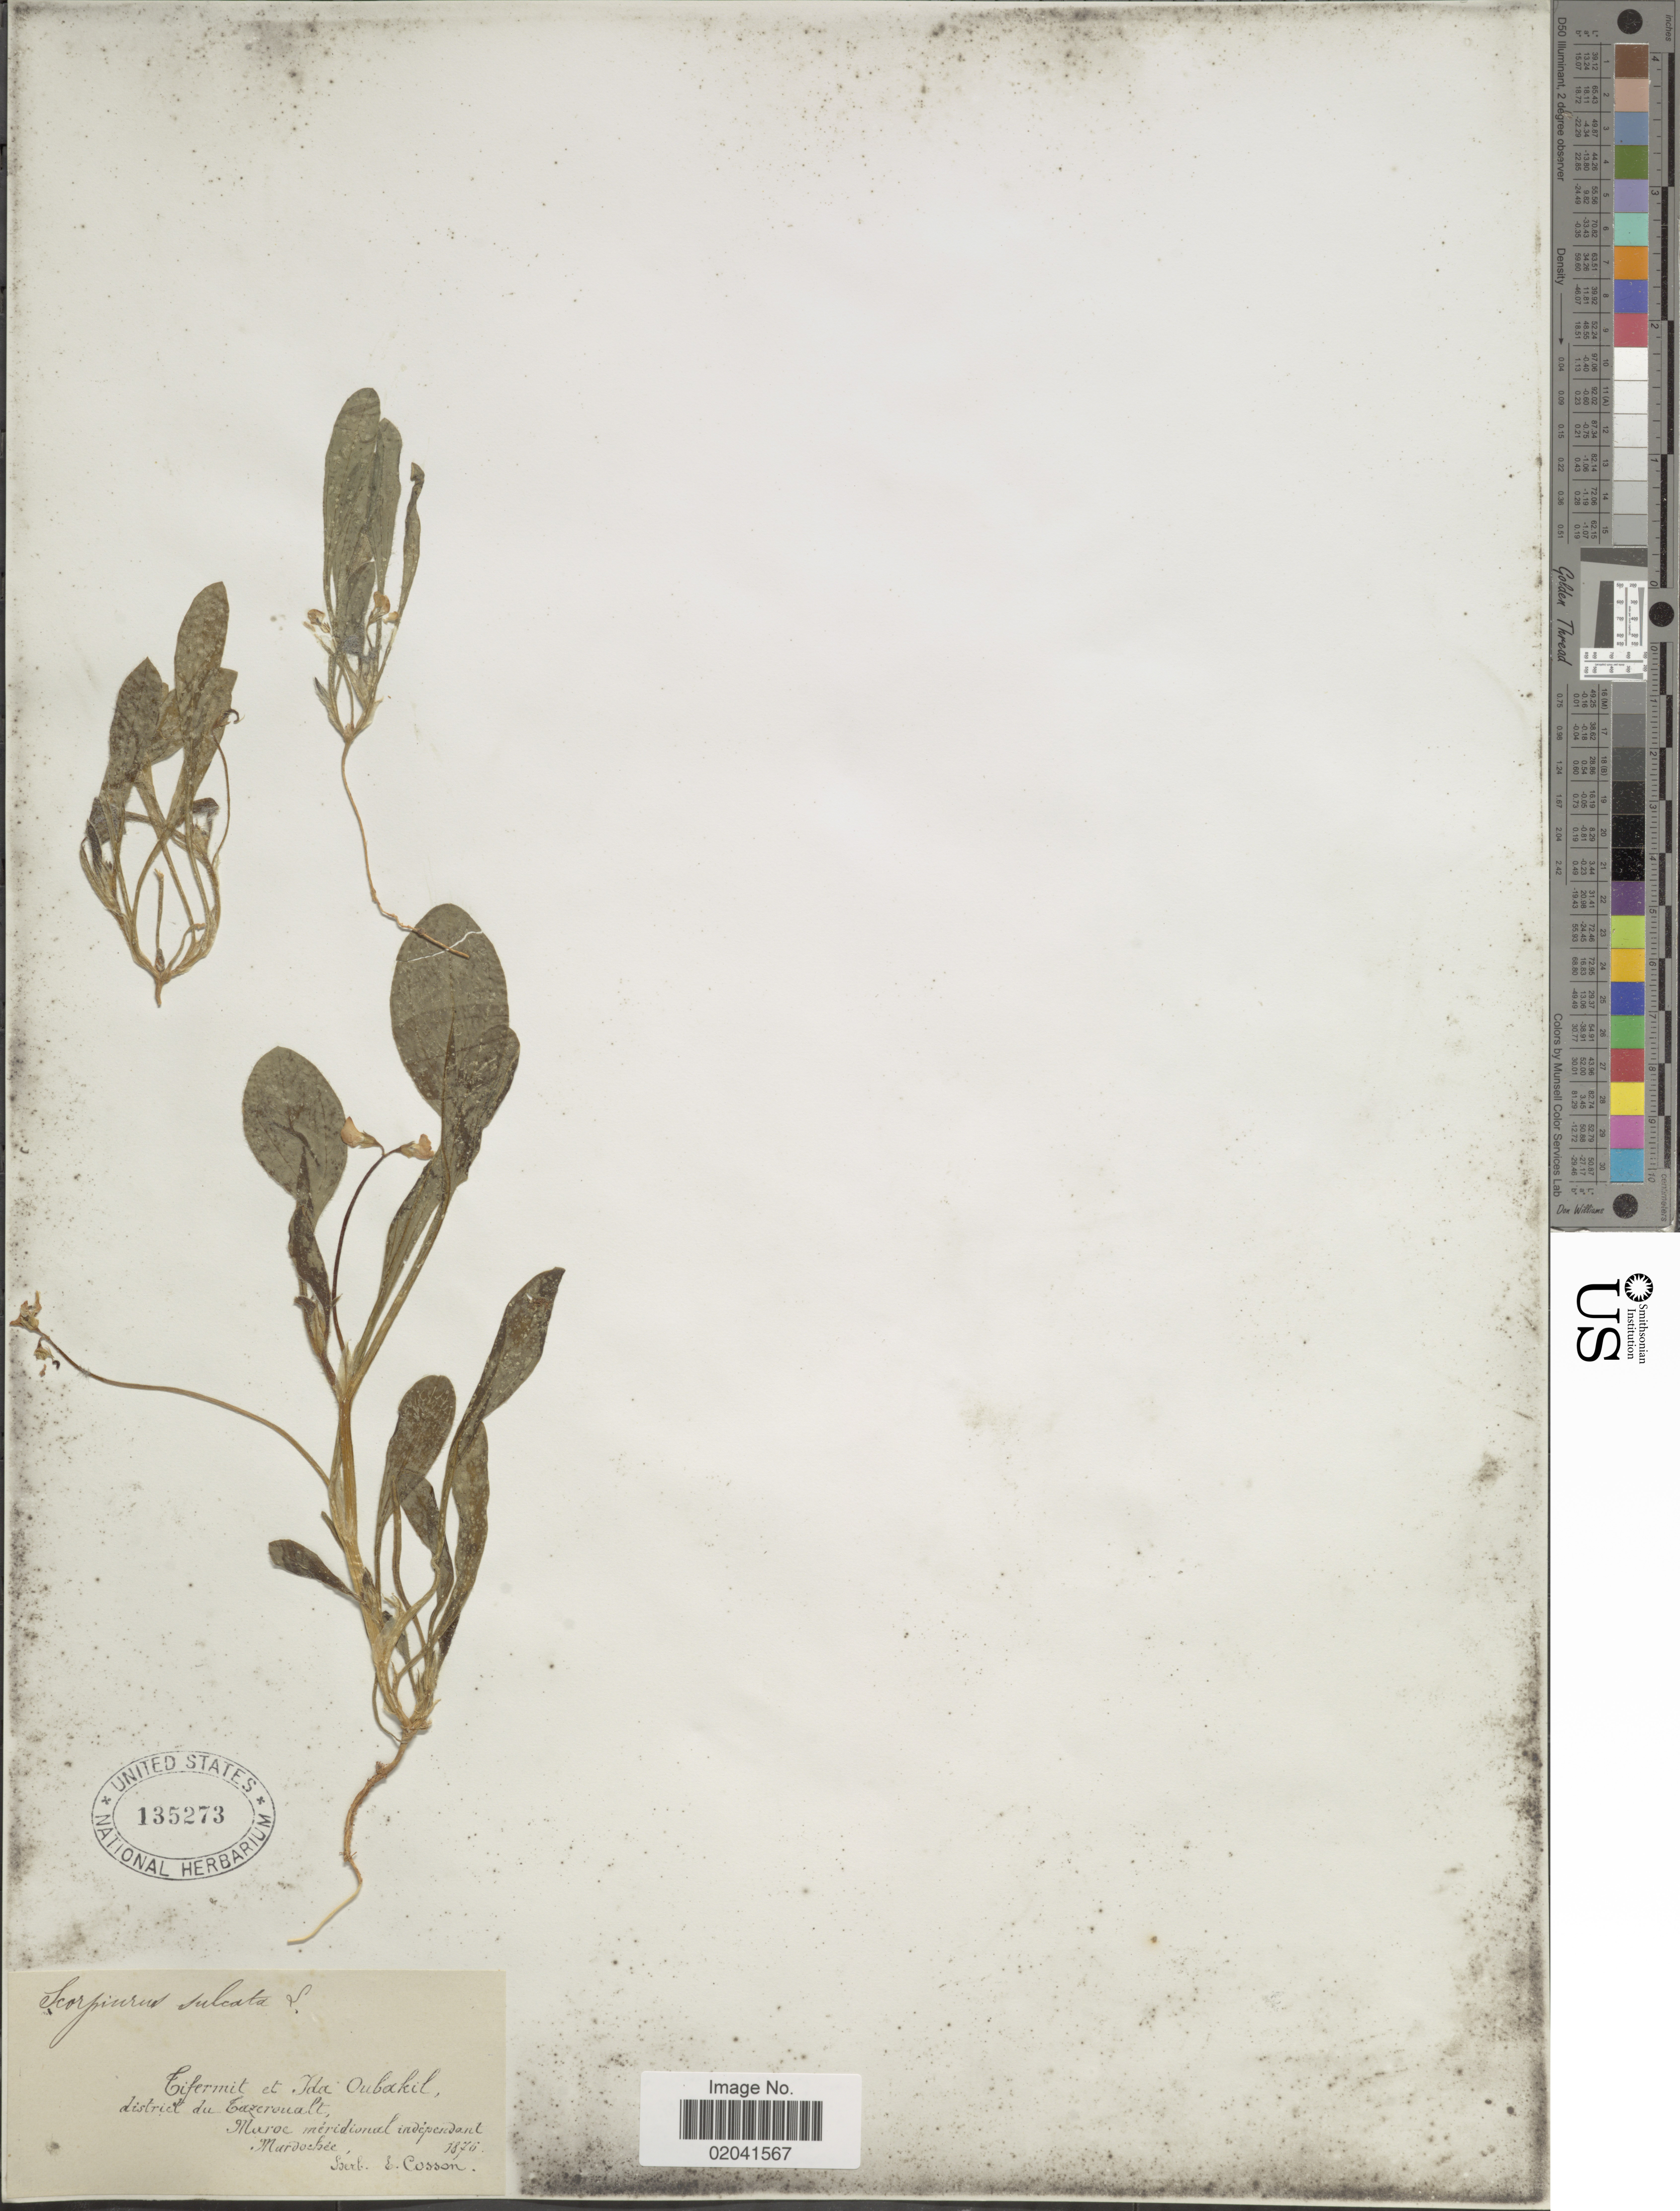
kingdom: Plantae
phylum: Tracheophyta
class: Magnoliopsida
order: Fabales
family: Fabaceae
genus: Scorpiurus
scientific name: Scorpiurus sulcata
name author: L.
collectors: ex herb. E. Cosson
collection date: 1876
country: Morocco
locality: Tifermit et Ida. Oubakil, district du Tazeroualt, Maroc meridional independant Mardochee.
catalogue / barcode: US 135273